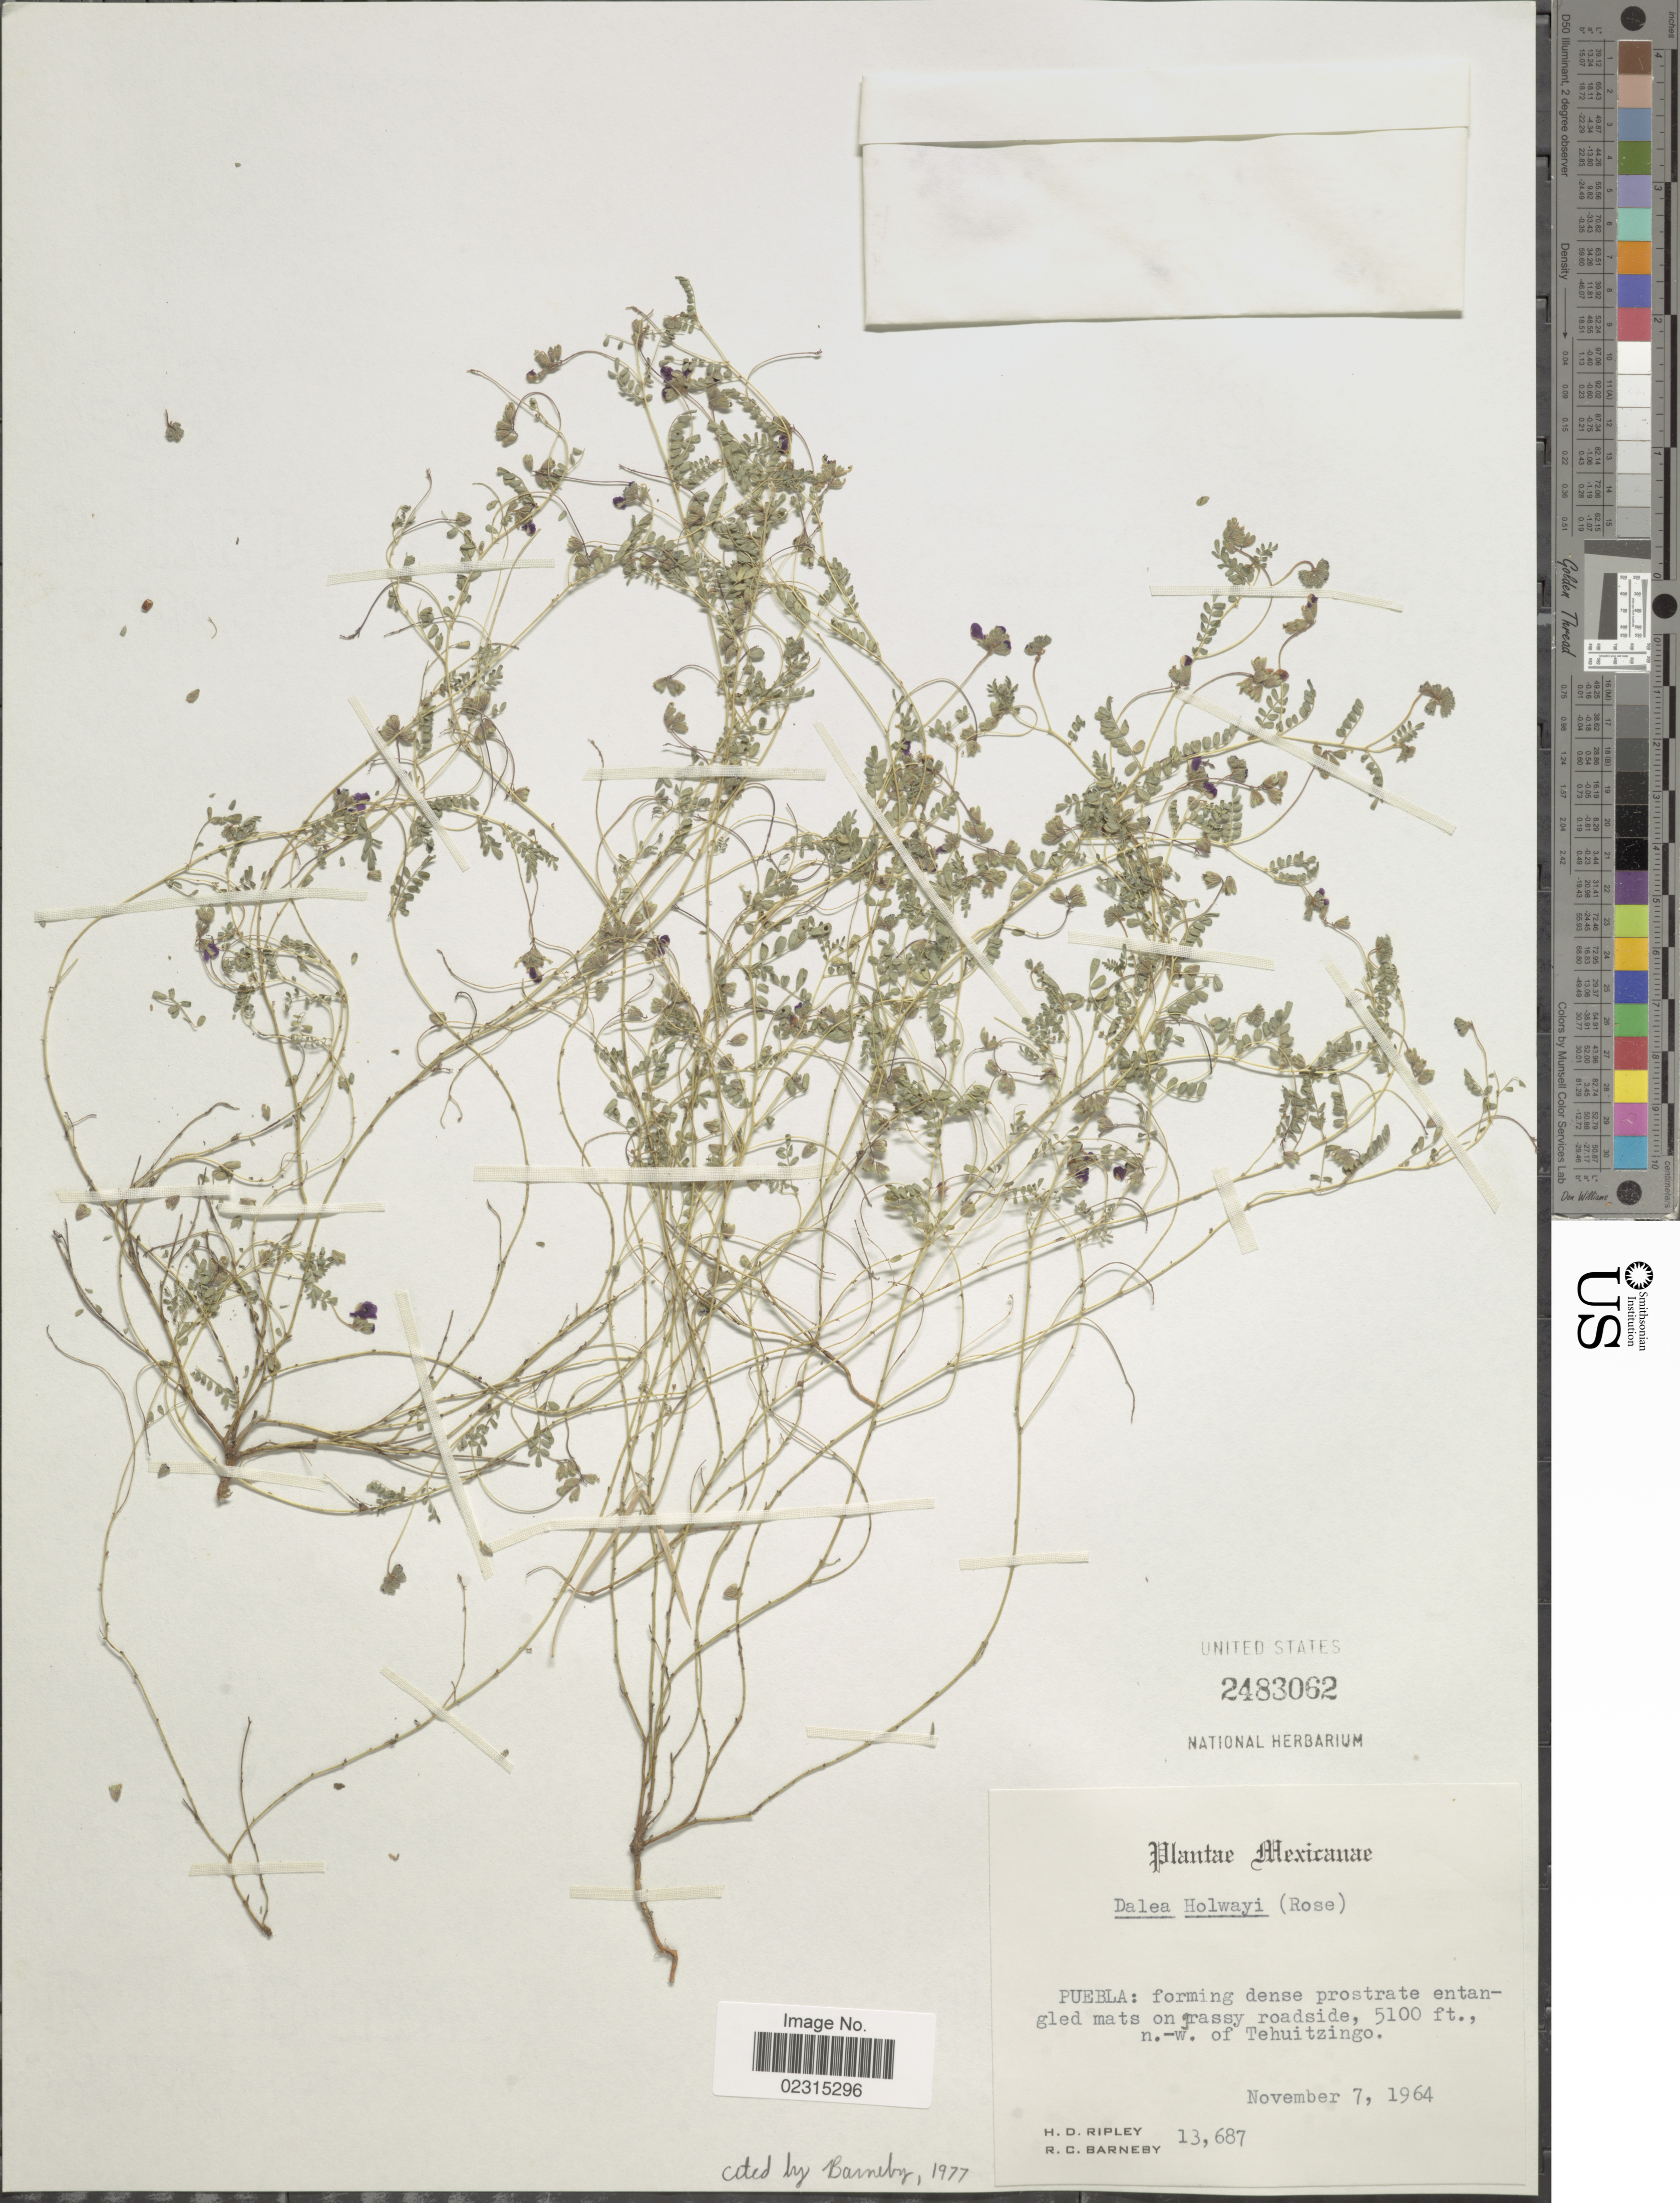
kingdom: Plantae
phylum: Tracheophyta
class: Magnoliopsida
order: Fabales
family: Fabaceae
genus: Marina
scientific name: Marina holwayi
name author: (Rose) Barneby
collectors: H. Ripley & R. C. Barneby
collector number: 13687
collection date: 1964-11-07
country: Mexico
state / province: Puebla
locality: roadside, n.-w. of Tehuitzingo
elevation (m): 1554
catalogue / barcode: US 2483062